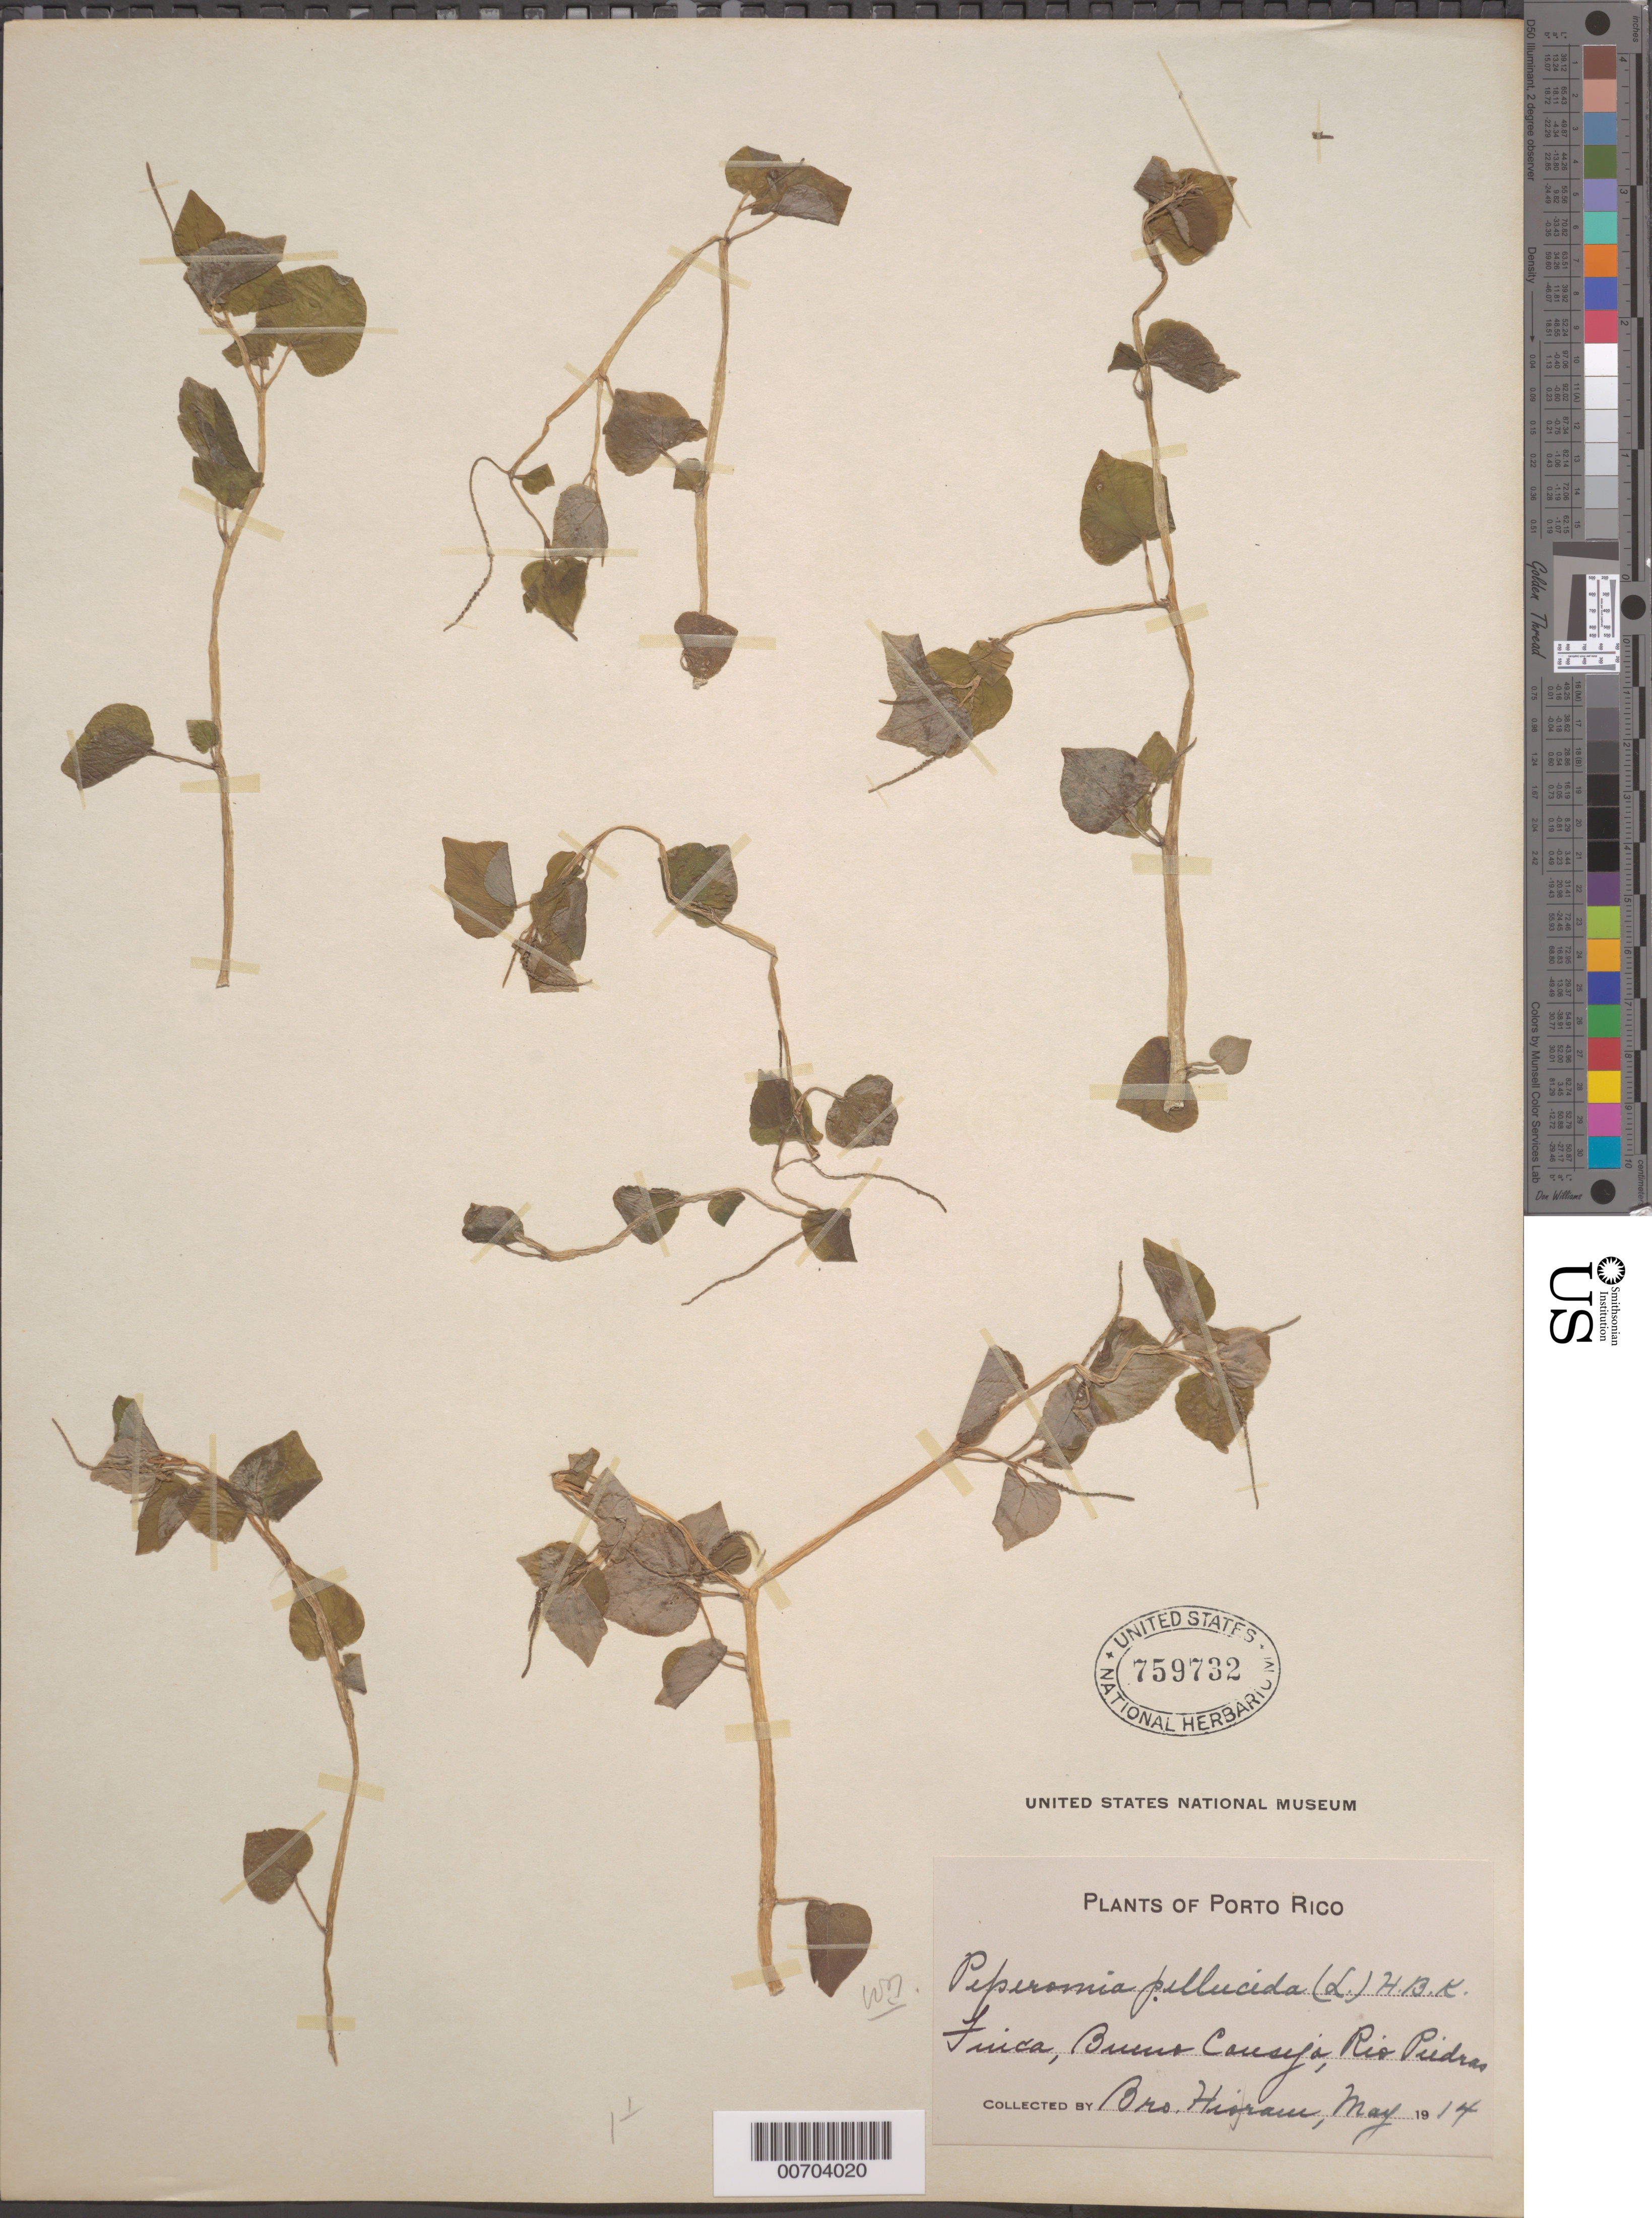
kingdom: Plantae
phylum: Tracheophyta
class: Magnoliopsida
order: Piperales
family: Piperaceae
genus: Peperomia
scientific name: Peperomia pellucida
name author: (L.) Kunth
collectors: Bro. Hioram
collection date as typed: May 1914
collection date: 1914-05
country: Puerto Rico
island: Greater Antilles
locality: Fuica, Bueno Causeja, Río Piedras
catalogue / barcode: US 759732